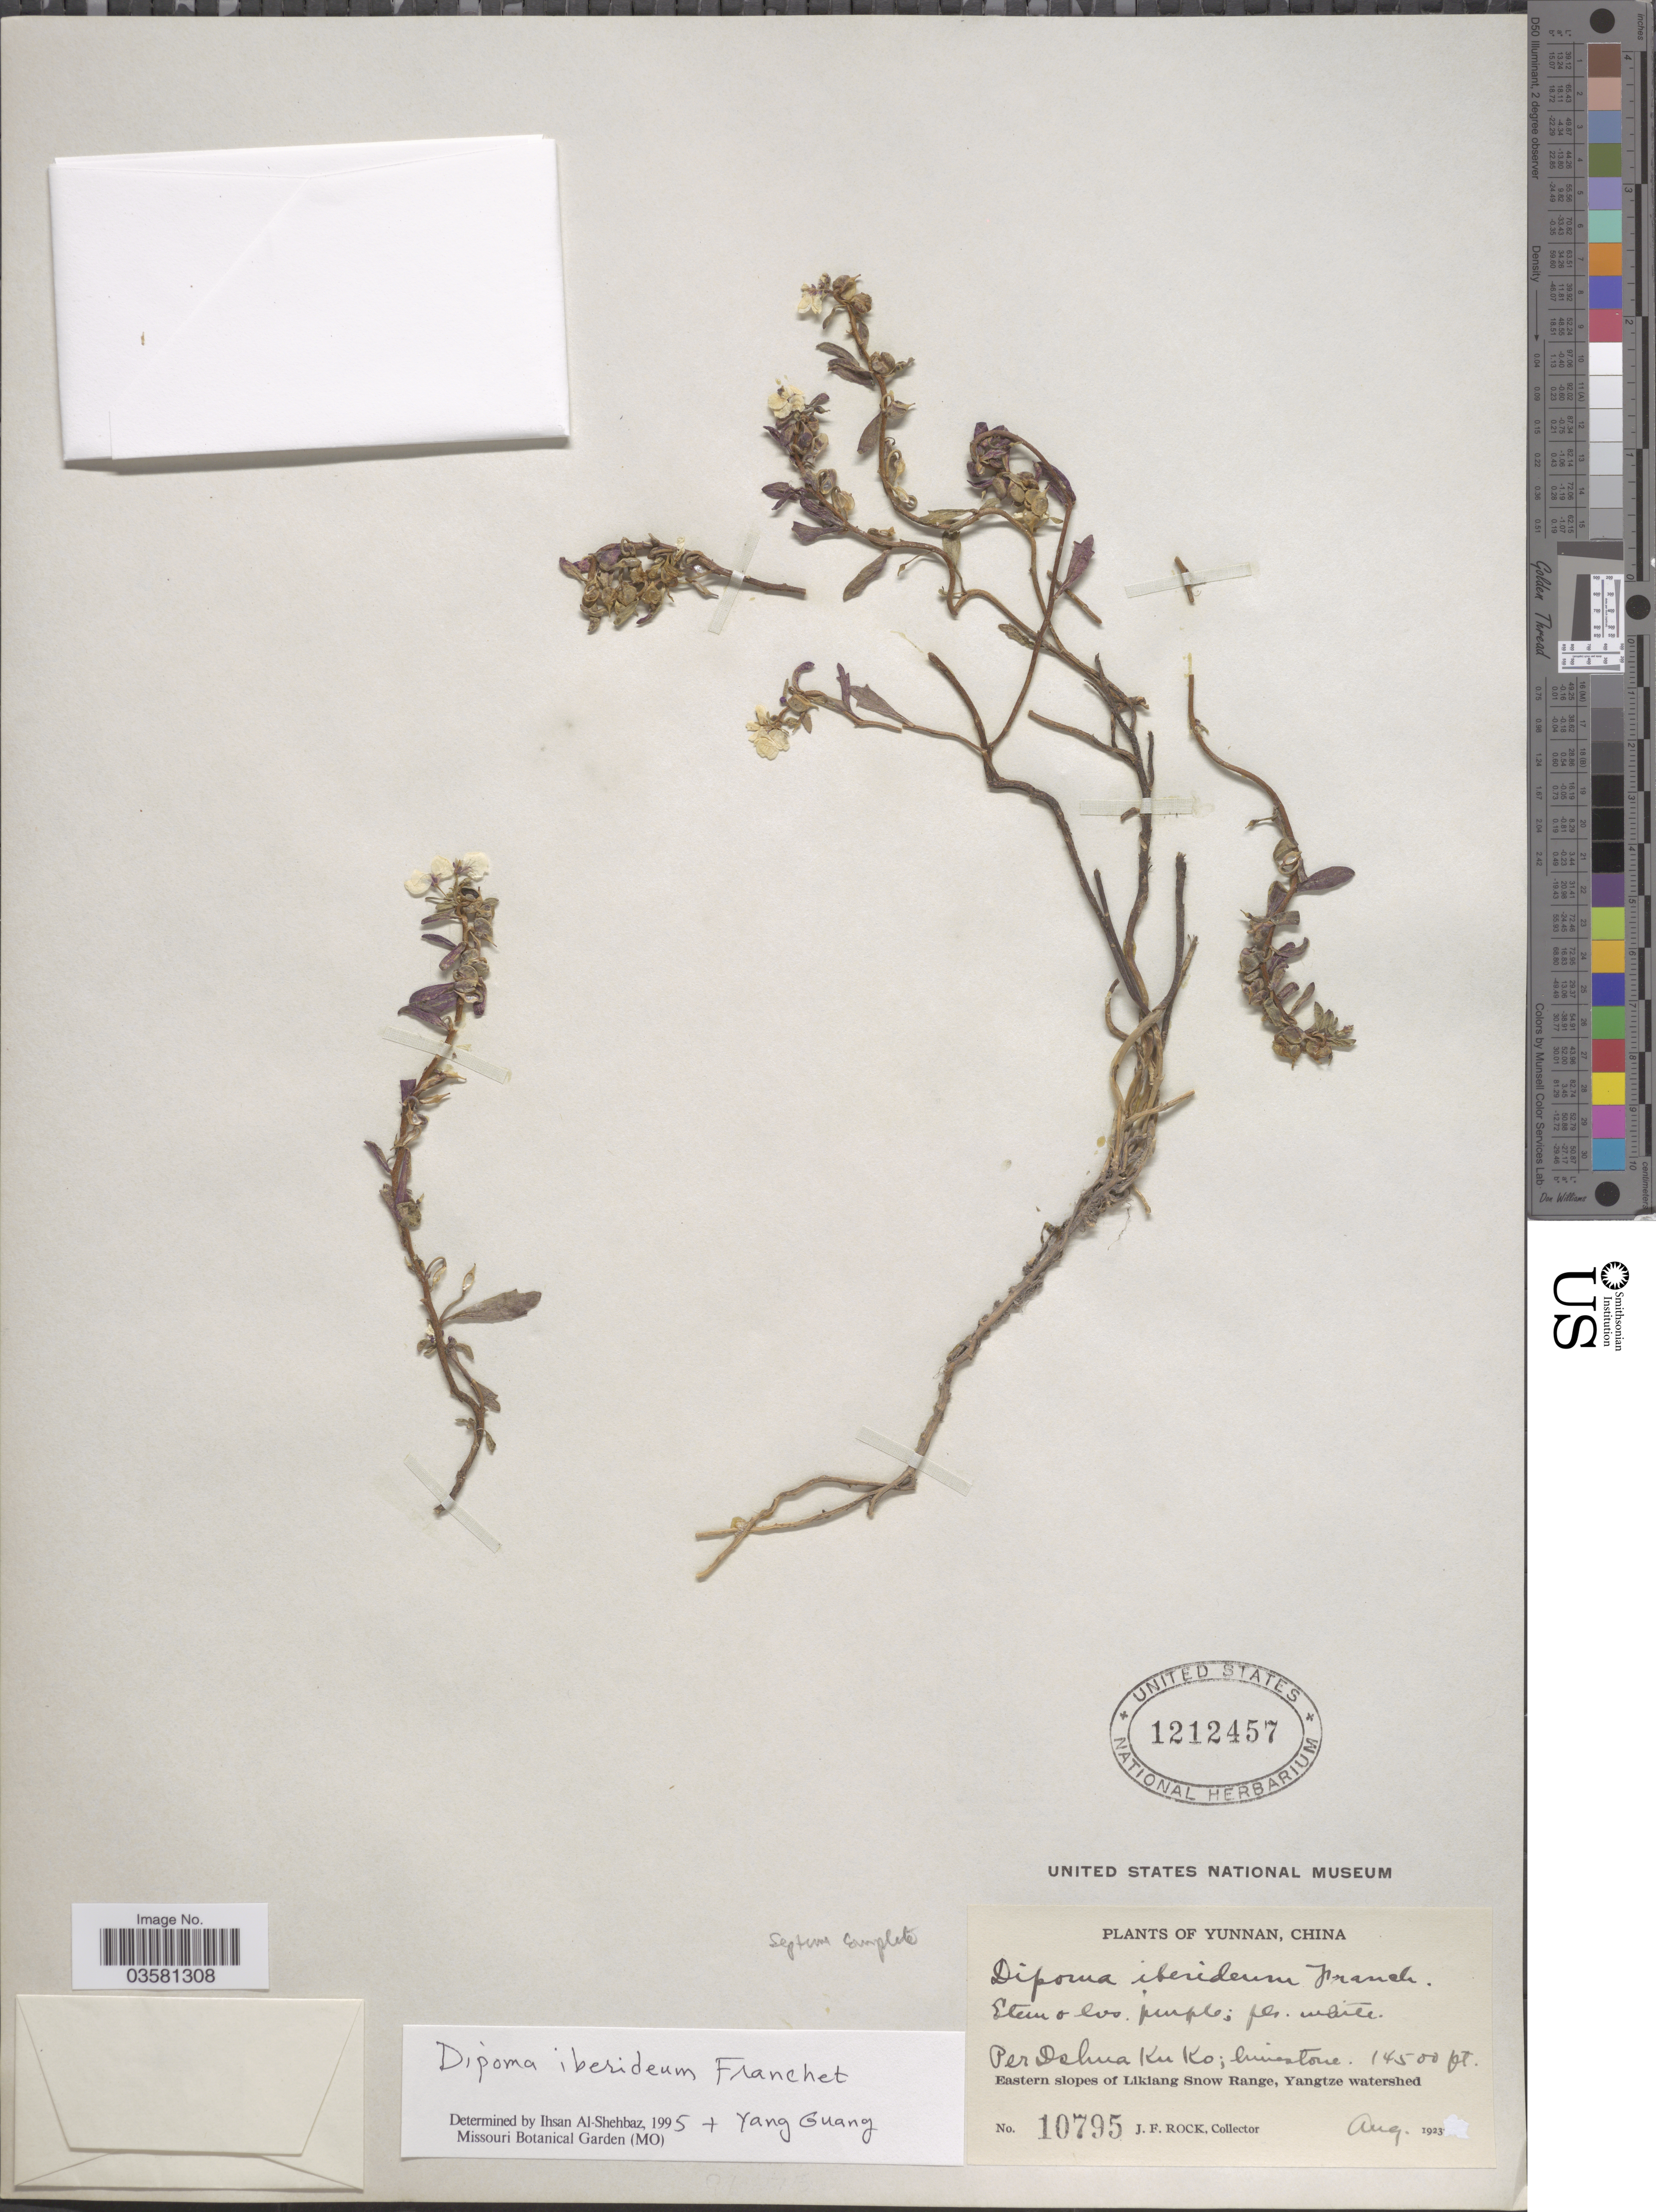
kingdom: Plantae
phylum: Tracheophyta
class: Magnoliopsida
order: Brassicales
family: Brassicaceae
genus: Dipoma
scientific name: Dipoma iberideum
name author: Franch.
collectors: J. Rock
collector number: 10795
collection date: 1923-08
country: China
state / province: Yunnan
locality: Per Dshua Ku Ko. Eastern slopes of Likiang Snow Range, Yangtze watershed.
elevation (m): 4420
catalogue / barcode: US 1212457